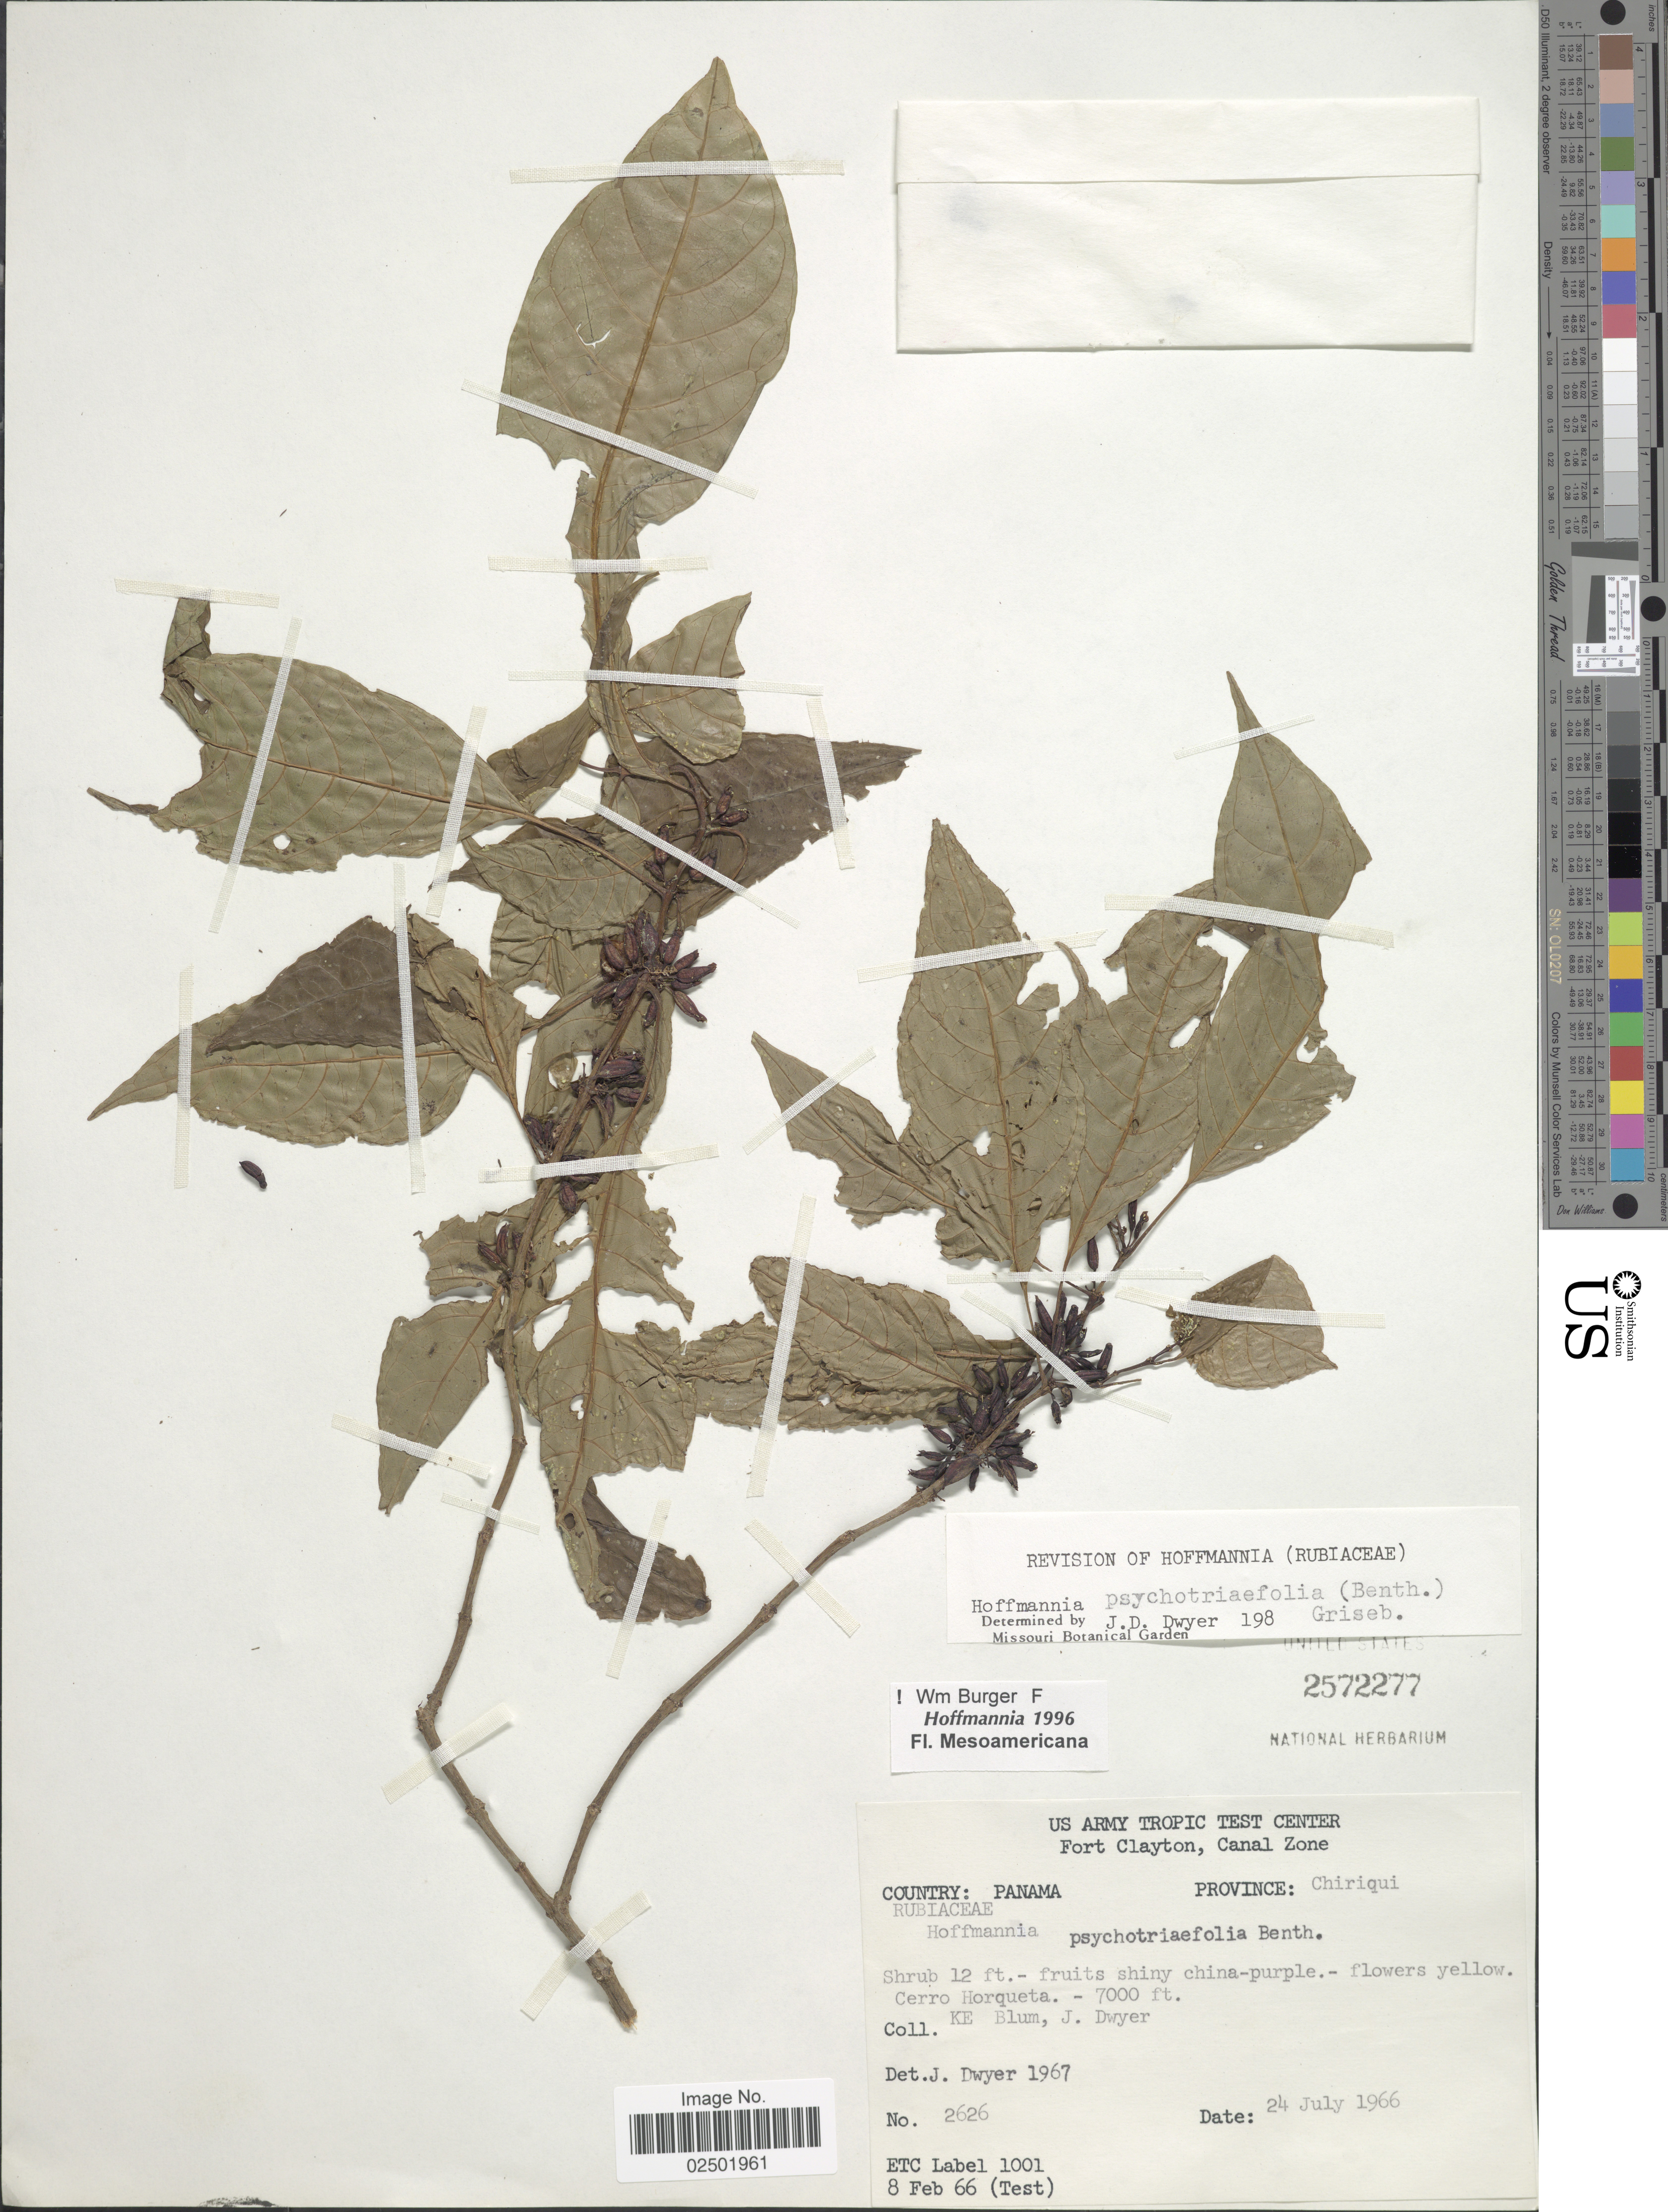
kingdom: Plantae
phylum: Tracheophyta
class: Magnoliopsida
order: Gentianales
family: Rubiaceae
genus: Hoffmannia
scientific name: Hoffmannia psychotriifolia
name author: (Benth.) Griseb.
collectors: K. E. Blum & J. Dwyer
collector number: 2626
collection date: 1966-07-24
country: Panama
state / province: Chiriqui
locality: US Army Tropic Test Center. Fort Clayton, Canal Zone. Cerro Horqueta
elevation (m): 2134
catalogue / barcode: US 2572277